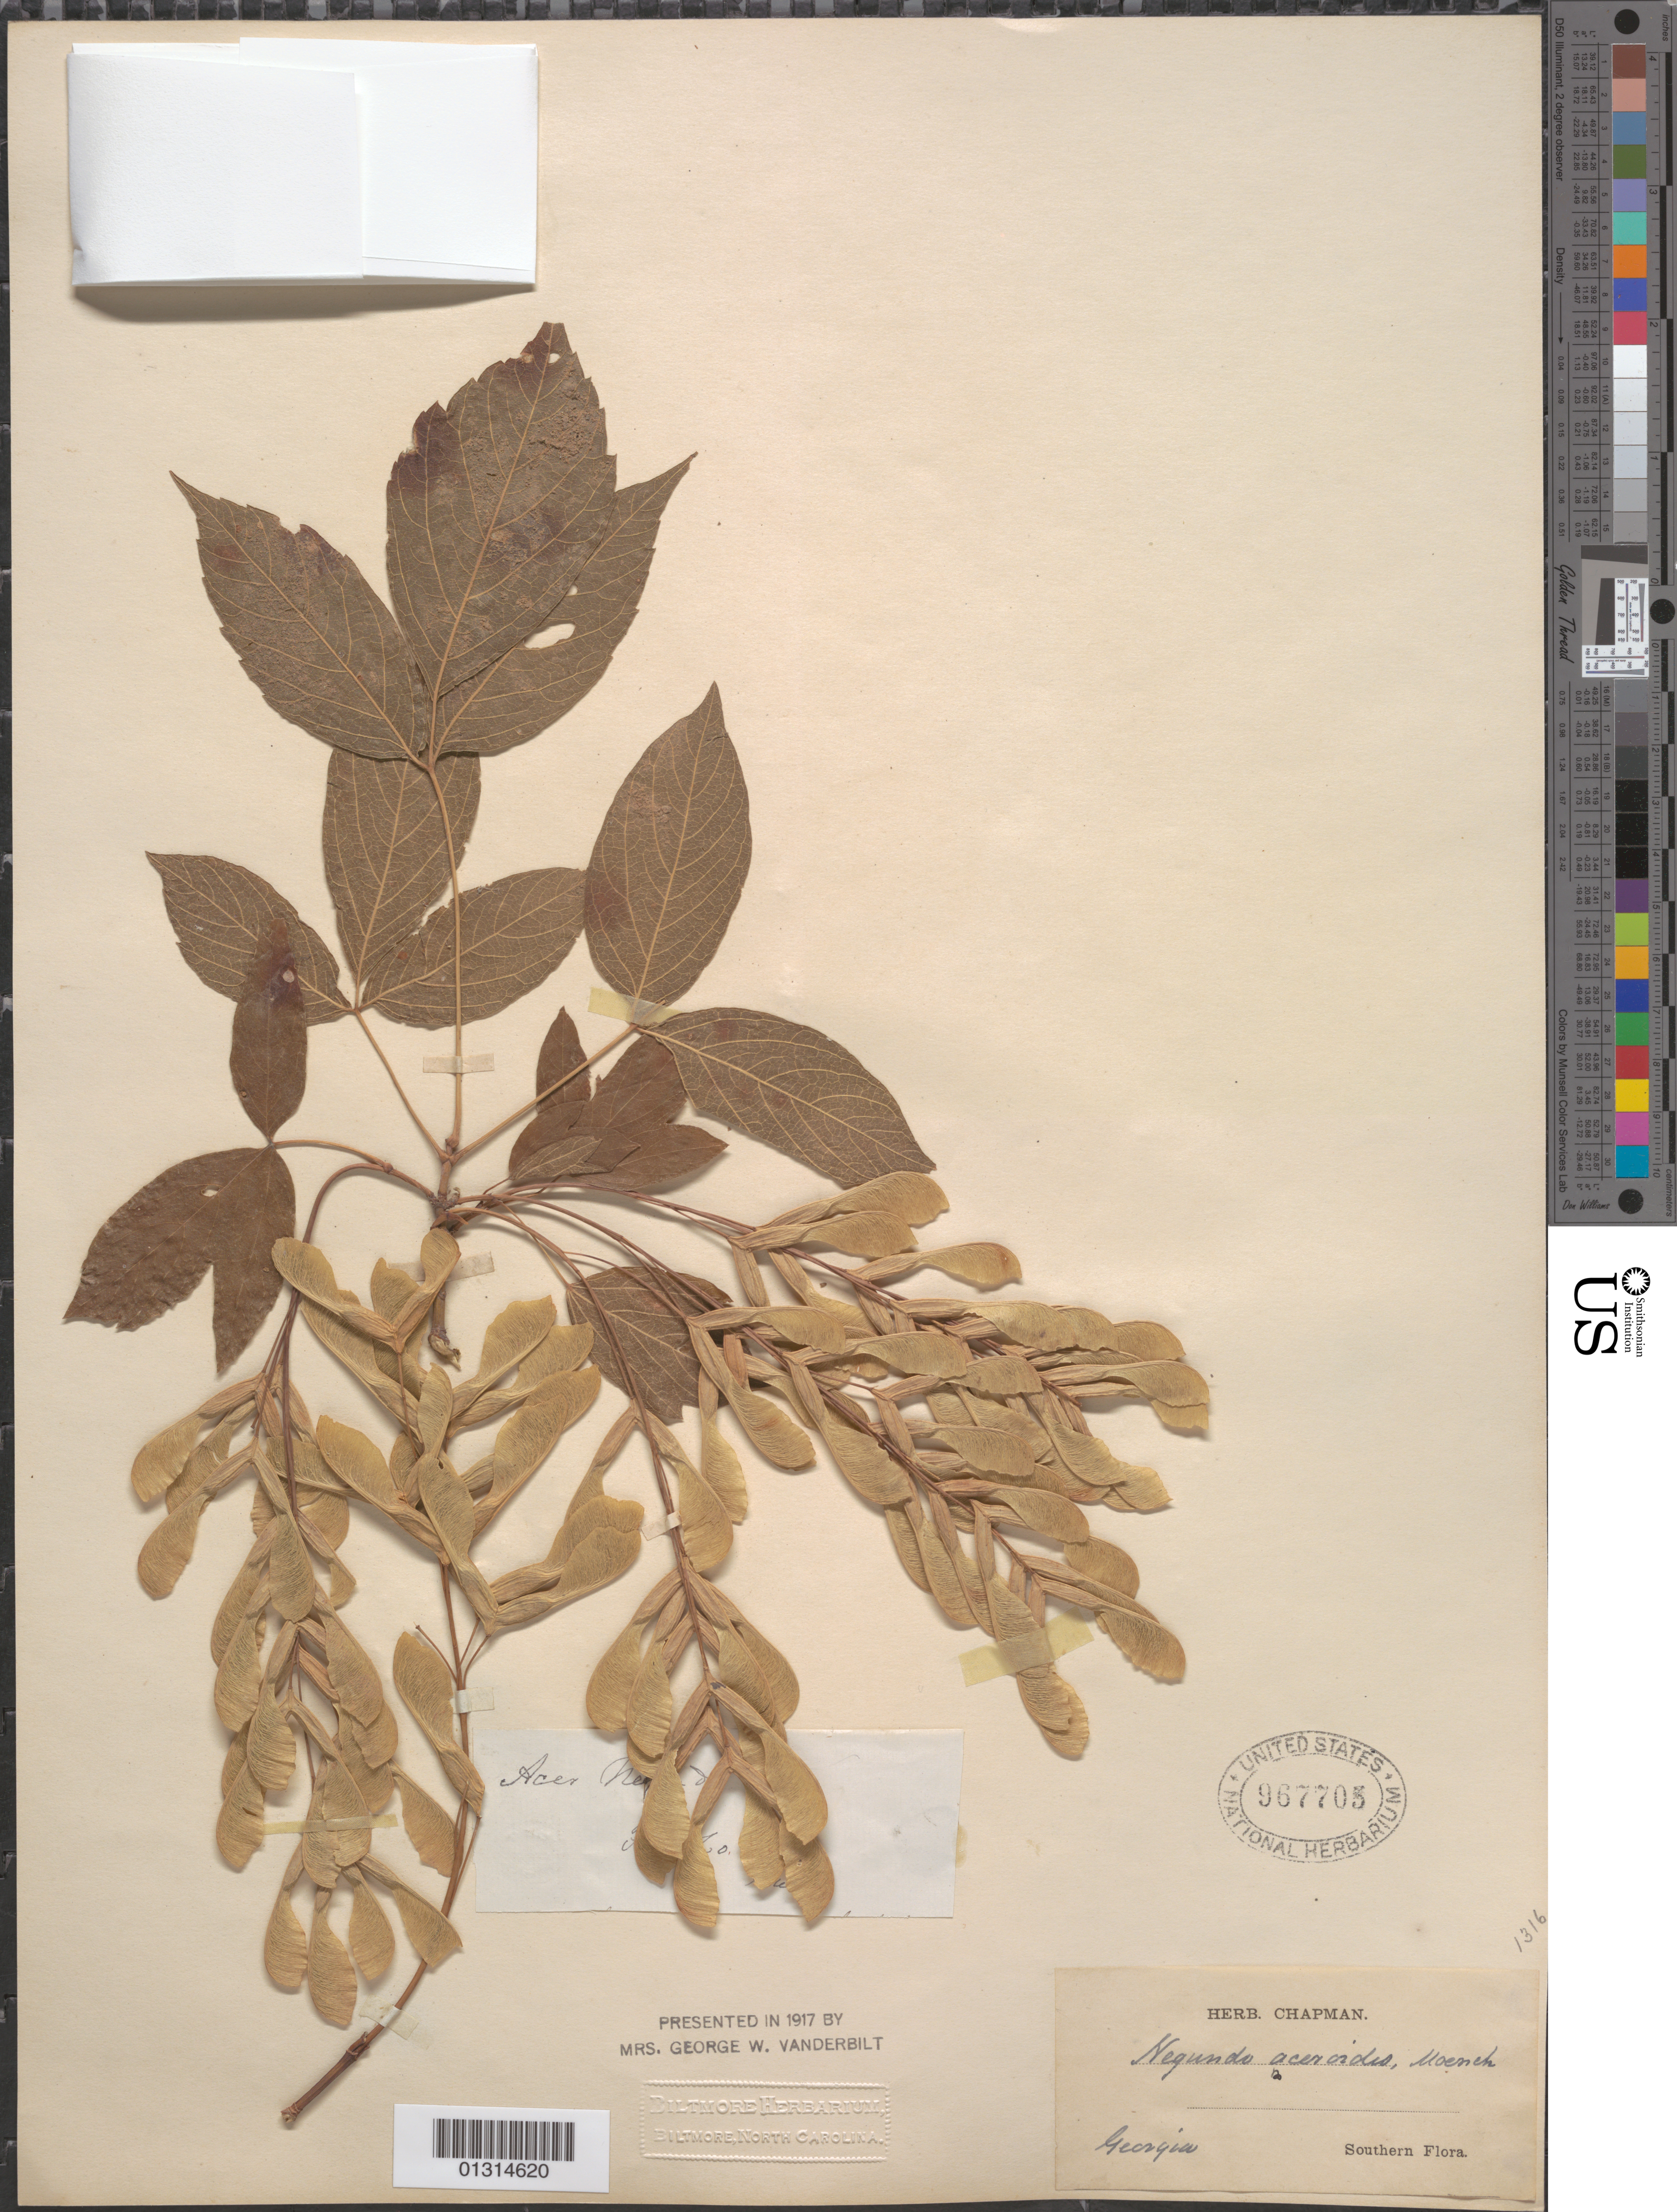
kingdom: Plantae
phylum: Tracheophyta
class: Magnoliopsida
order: Sapindales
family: Sapindaceae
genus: Acer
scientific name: Acer negundo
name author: L.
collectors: ex herb. Chapman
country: United States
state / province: Georgia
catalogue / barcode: US 967705